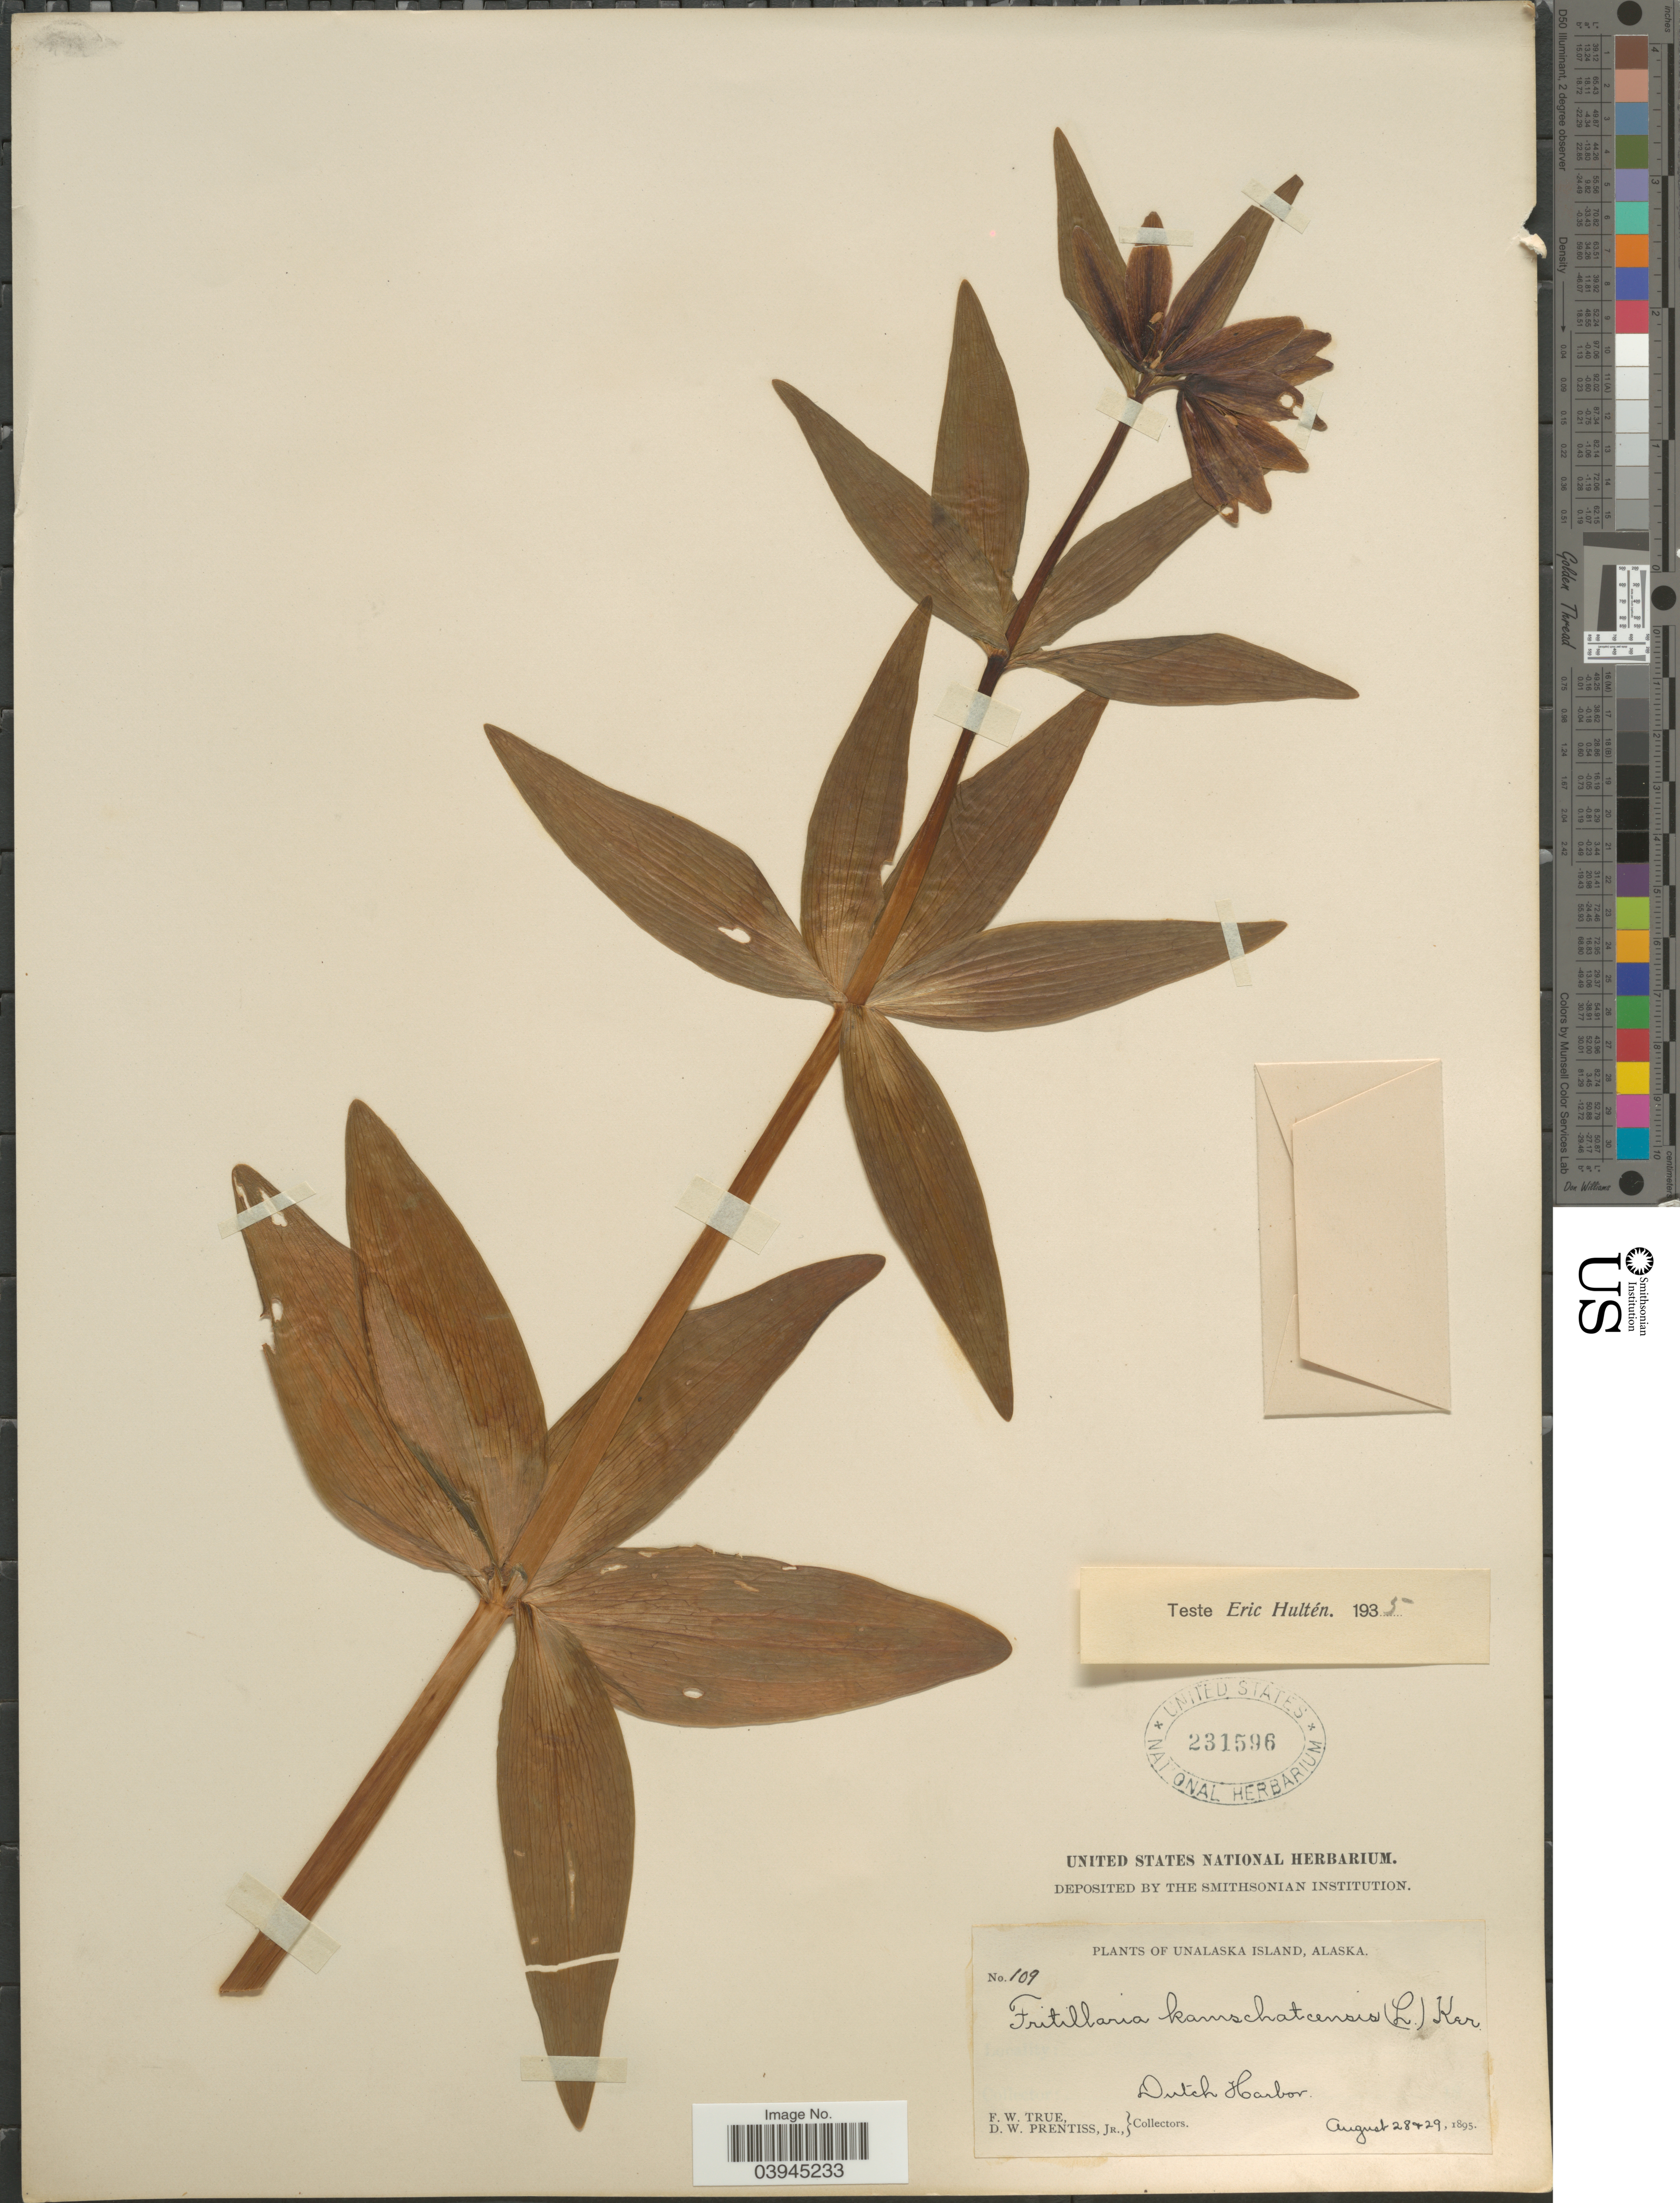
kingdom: Plantae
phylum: Tracheophyta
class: Liliopsida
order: Liliales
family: Liliaceae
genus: Fritillaria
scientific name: Fritillaria camschatcensis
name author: (L.) Ker Gawl.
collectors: F. True & D. Prentiss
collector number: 109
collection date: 1895-08-28/1895-08-29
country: United States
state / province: Alaska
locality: Unalaska Island. Dutch Harbor.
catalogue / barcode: US 231596